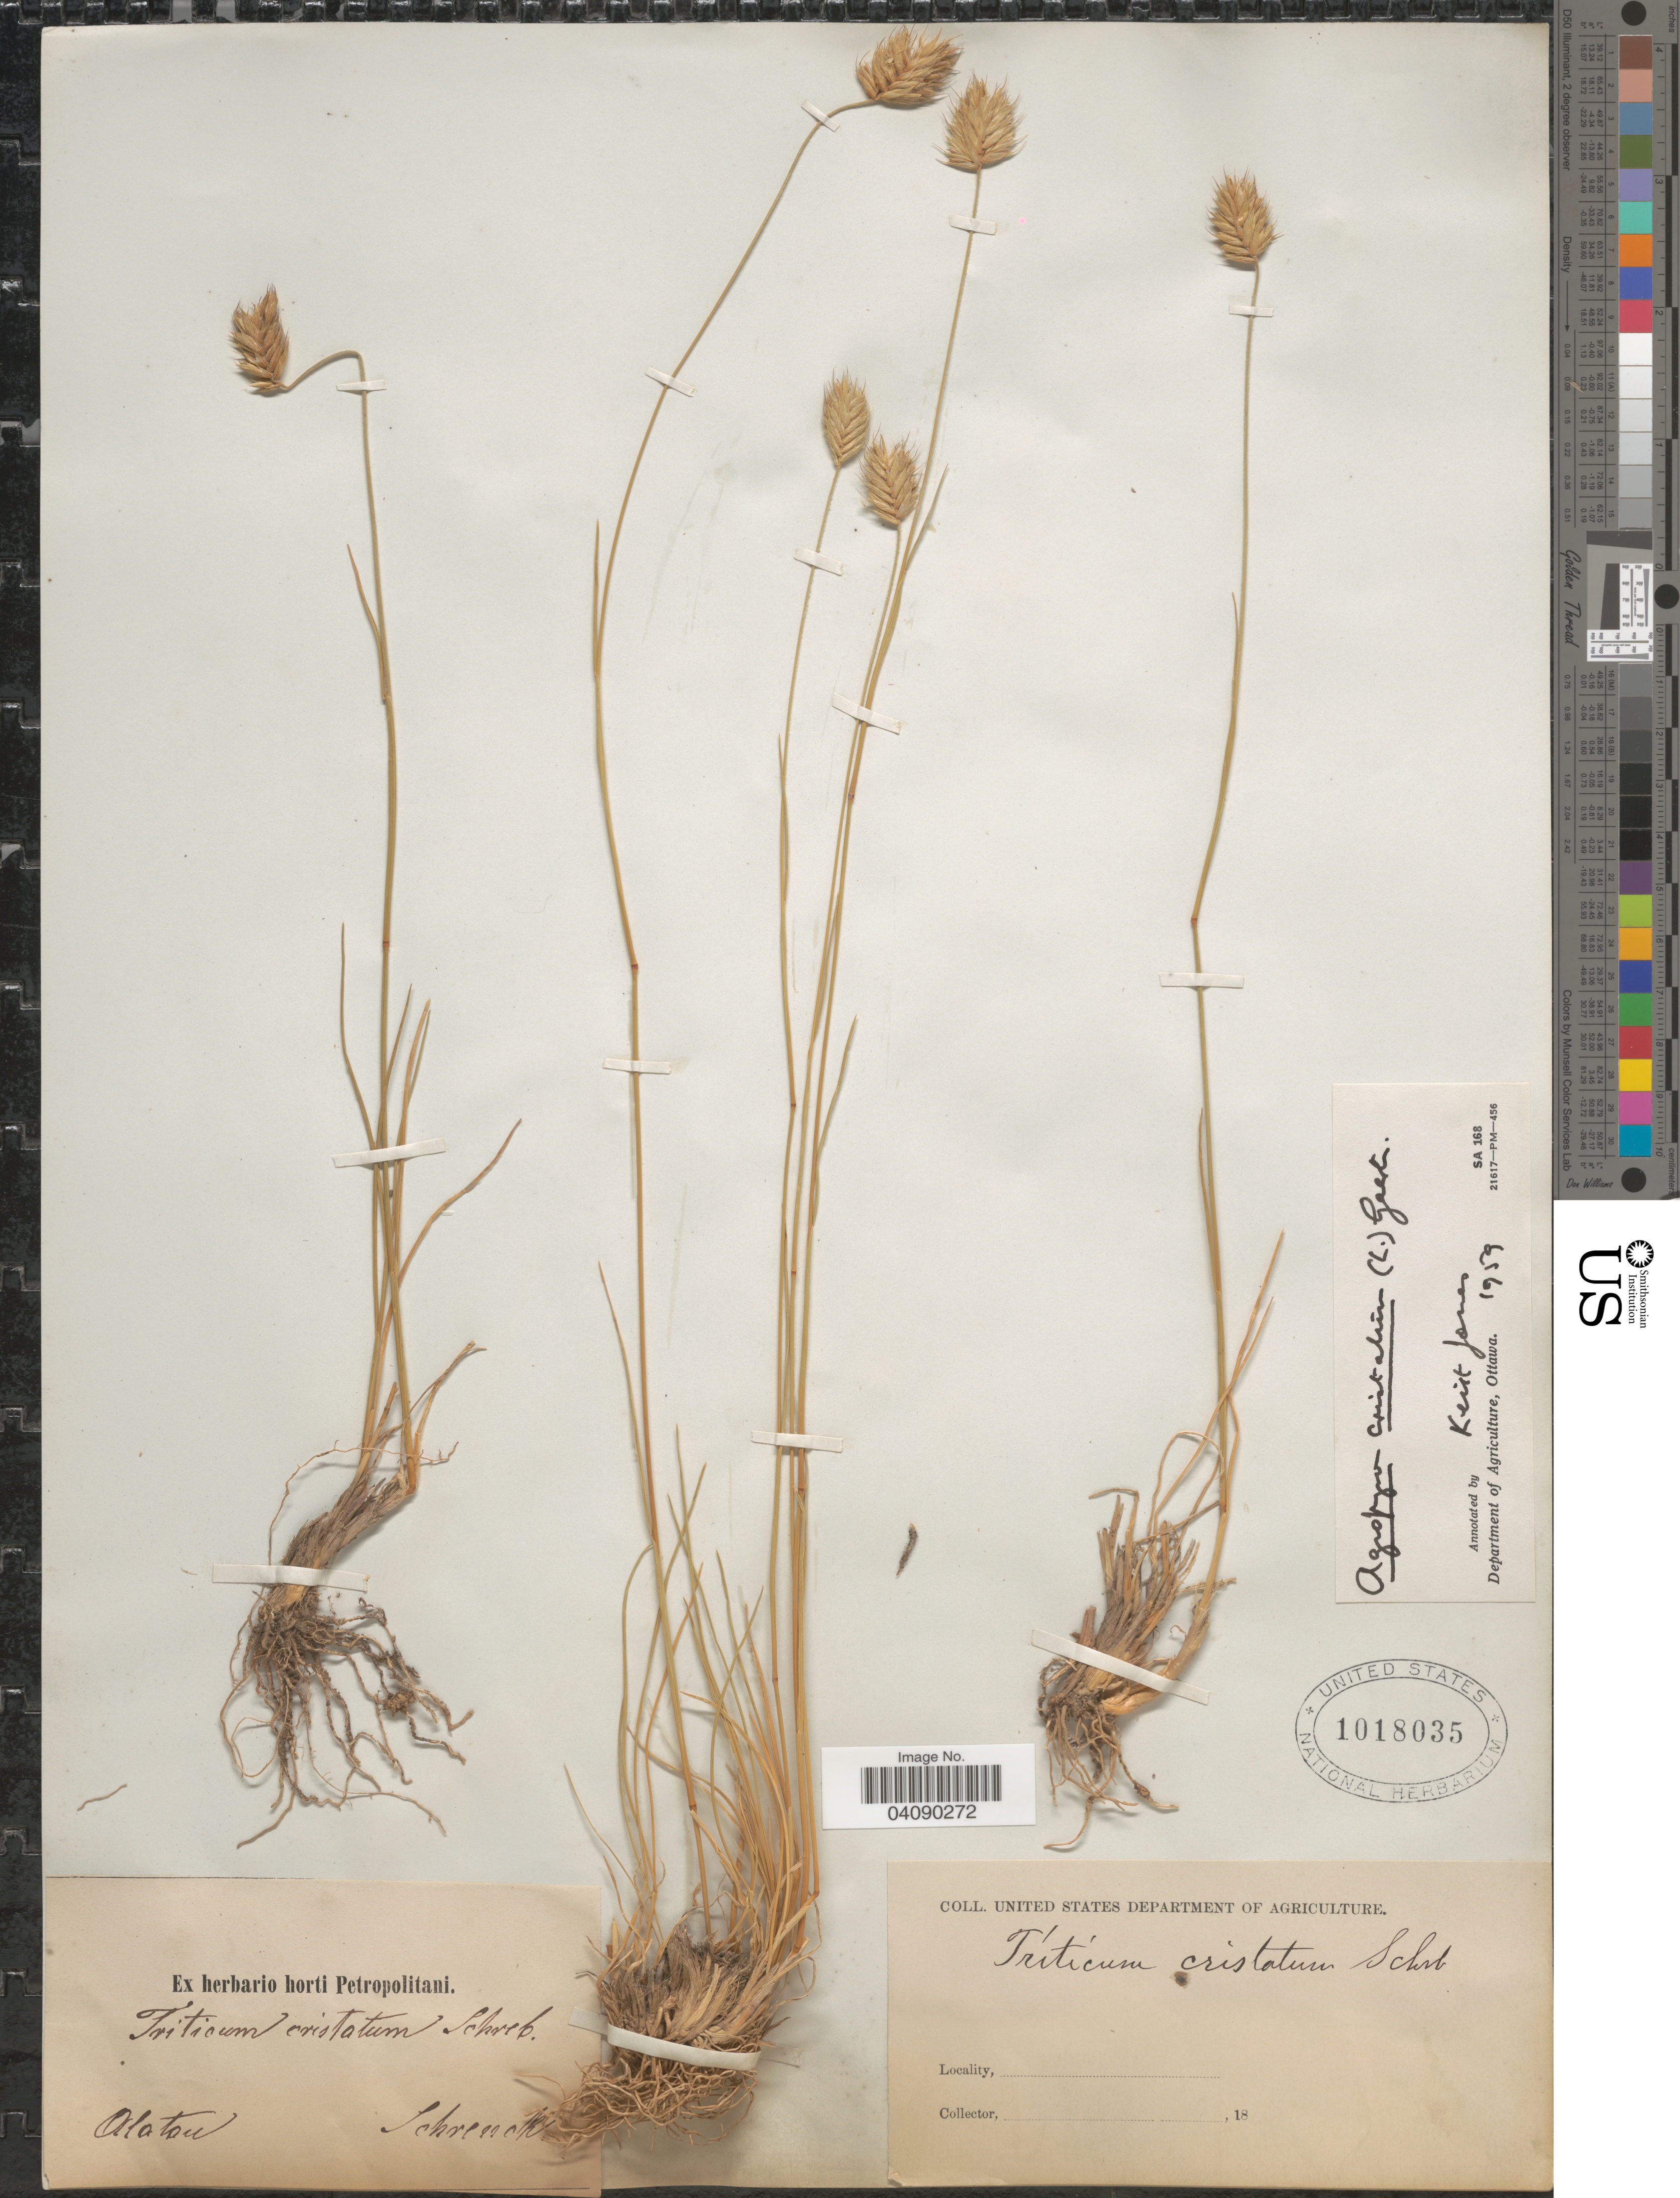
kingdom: Plantae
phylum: Tracheophyta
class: Liliopsida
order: Poales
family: Poaceae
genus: Agropyron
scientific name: Agropyron cristatum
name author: (L.) Gaertn.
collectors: -- Schrenck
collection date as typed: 18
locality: Alatau.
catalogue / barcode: US 1018035